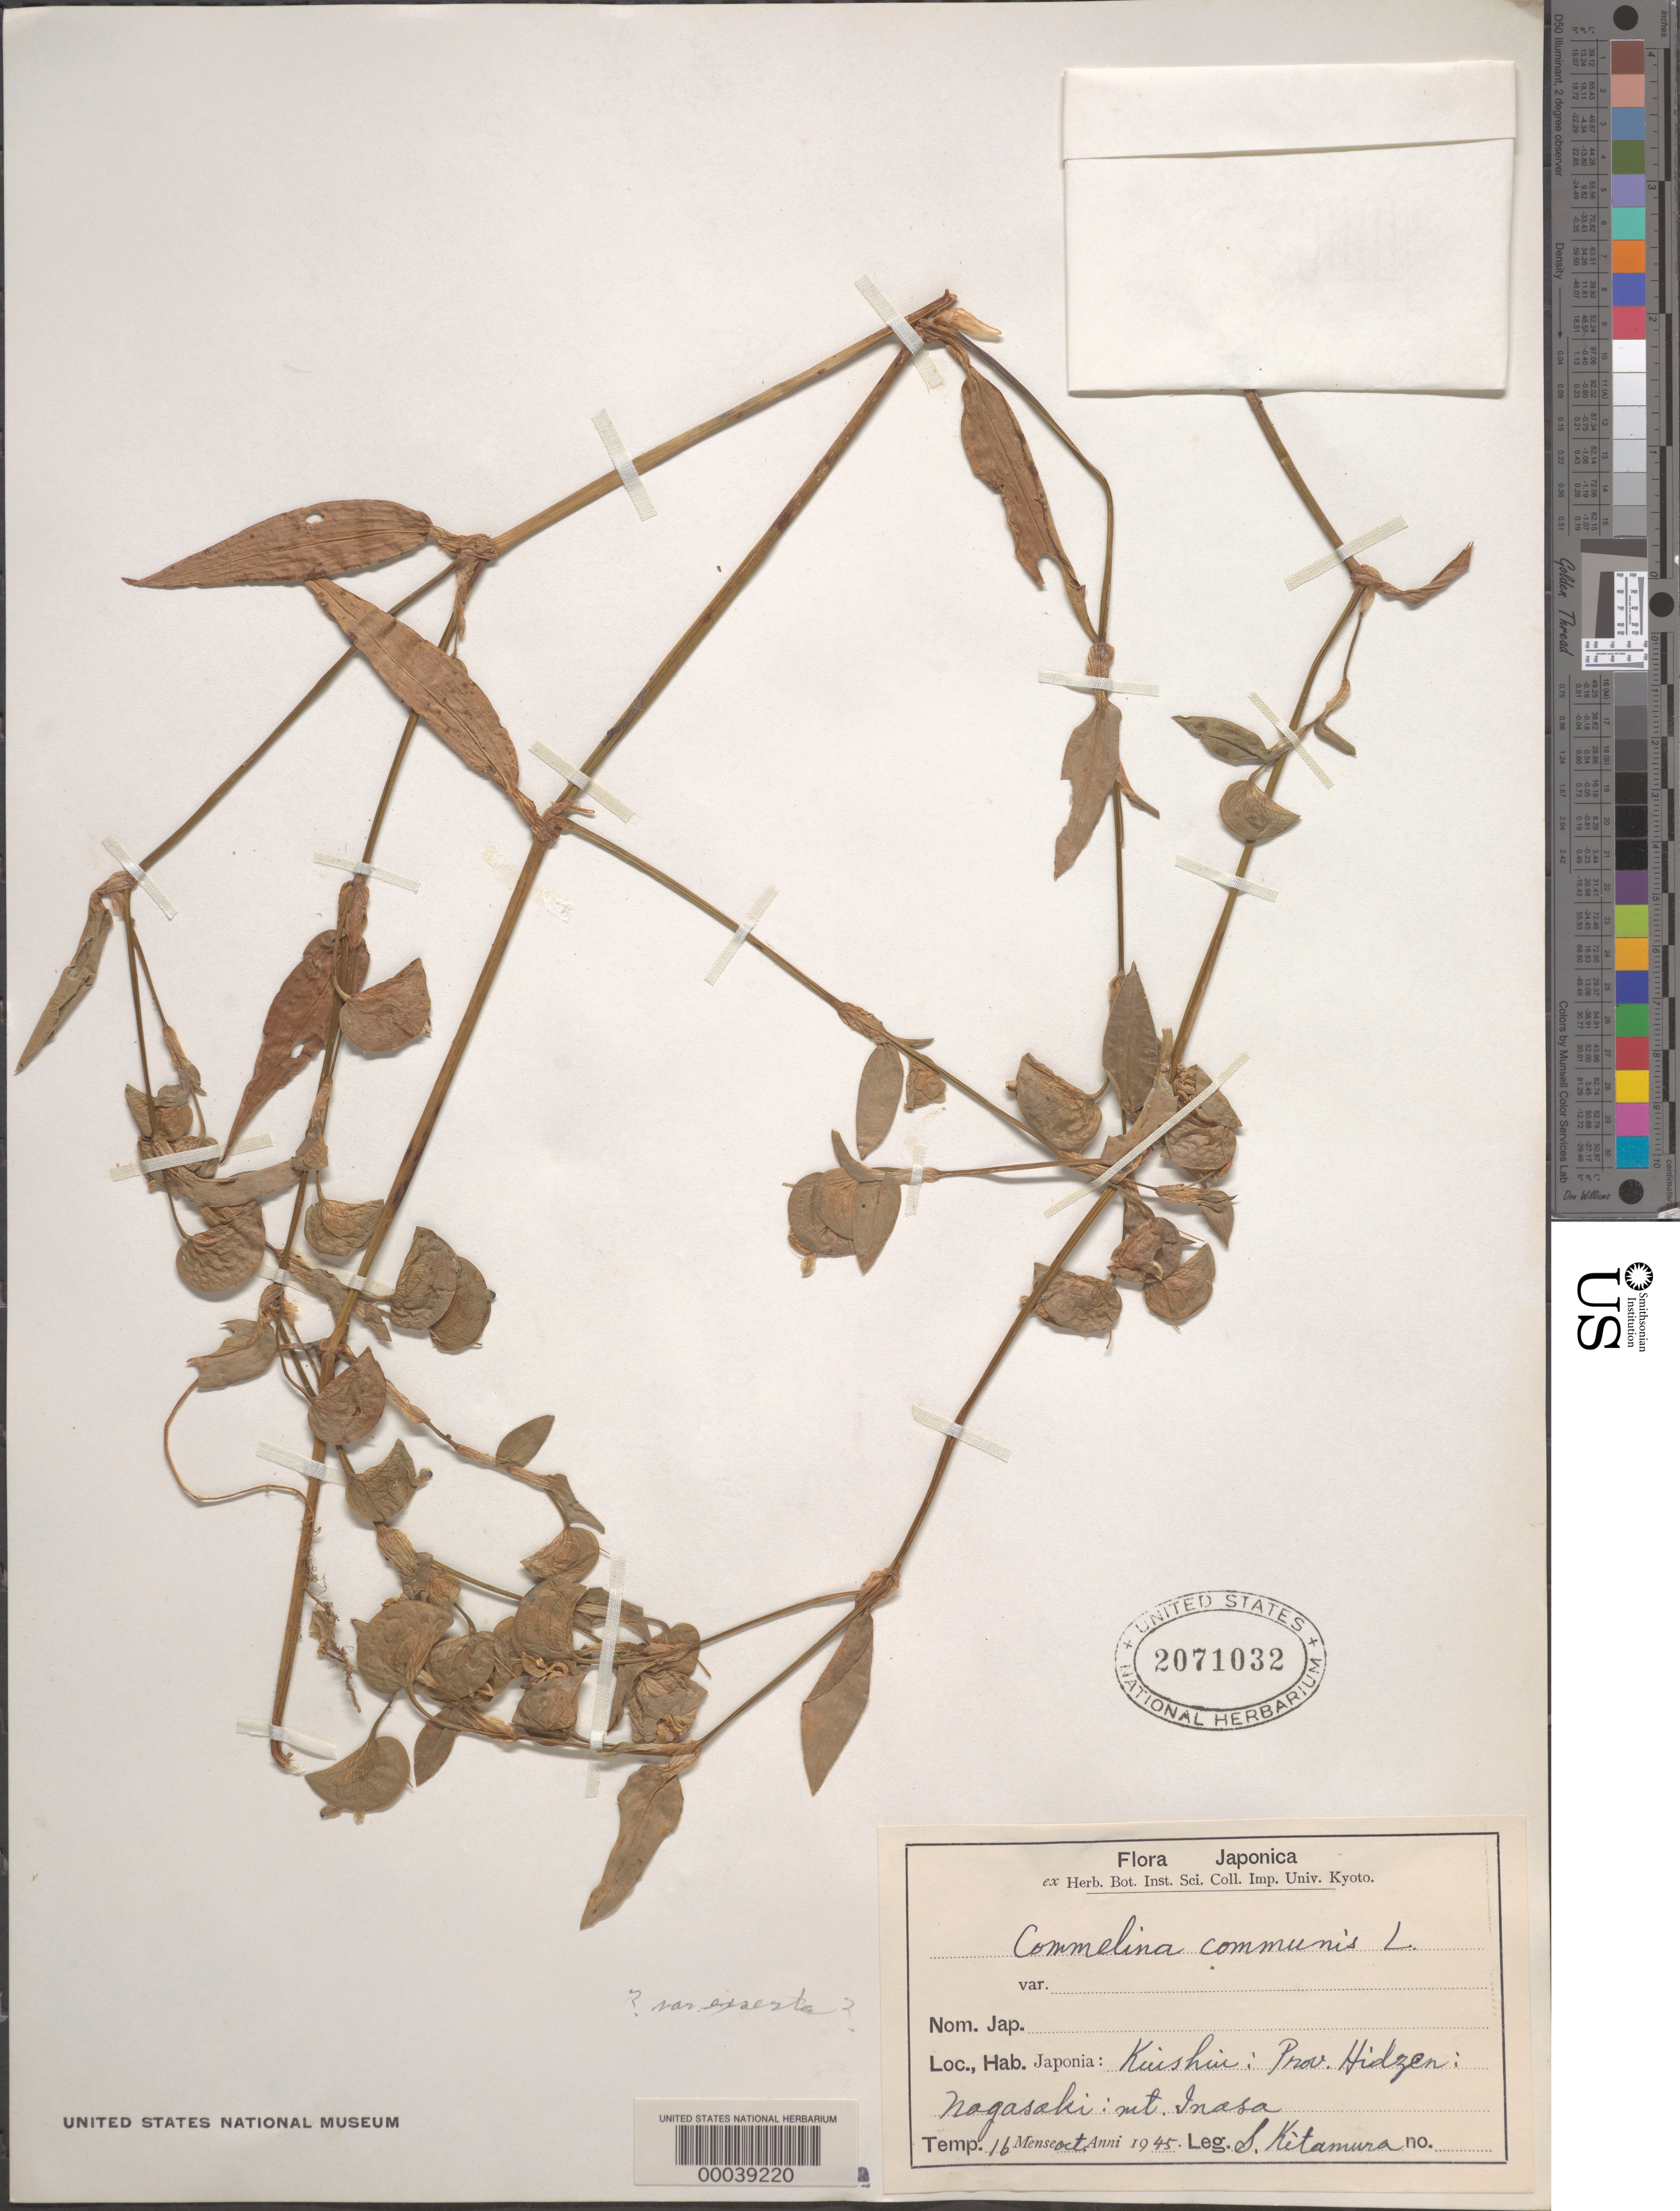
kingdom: Plantae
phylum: Tracheophyta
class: Liliopsida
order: Commelinales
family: Commelinaceae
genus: Commelina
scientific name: Commelina communis var. exserta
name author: (Pennell) F.G. Bernard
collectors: S. Kitamura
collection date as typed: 16 Oct 1945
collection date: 1945-10-16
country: Japan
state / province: Nagasaki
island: Kyushu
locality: Kiushiu; Prov. Hidzen: Nagasaki: Mt. Inasa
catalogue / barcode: US 2071032